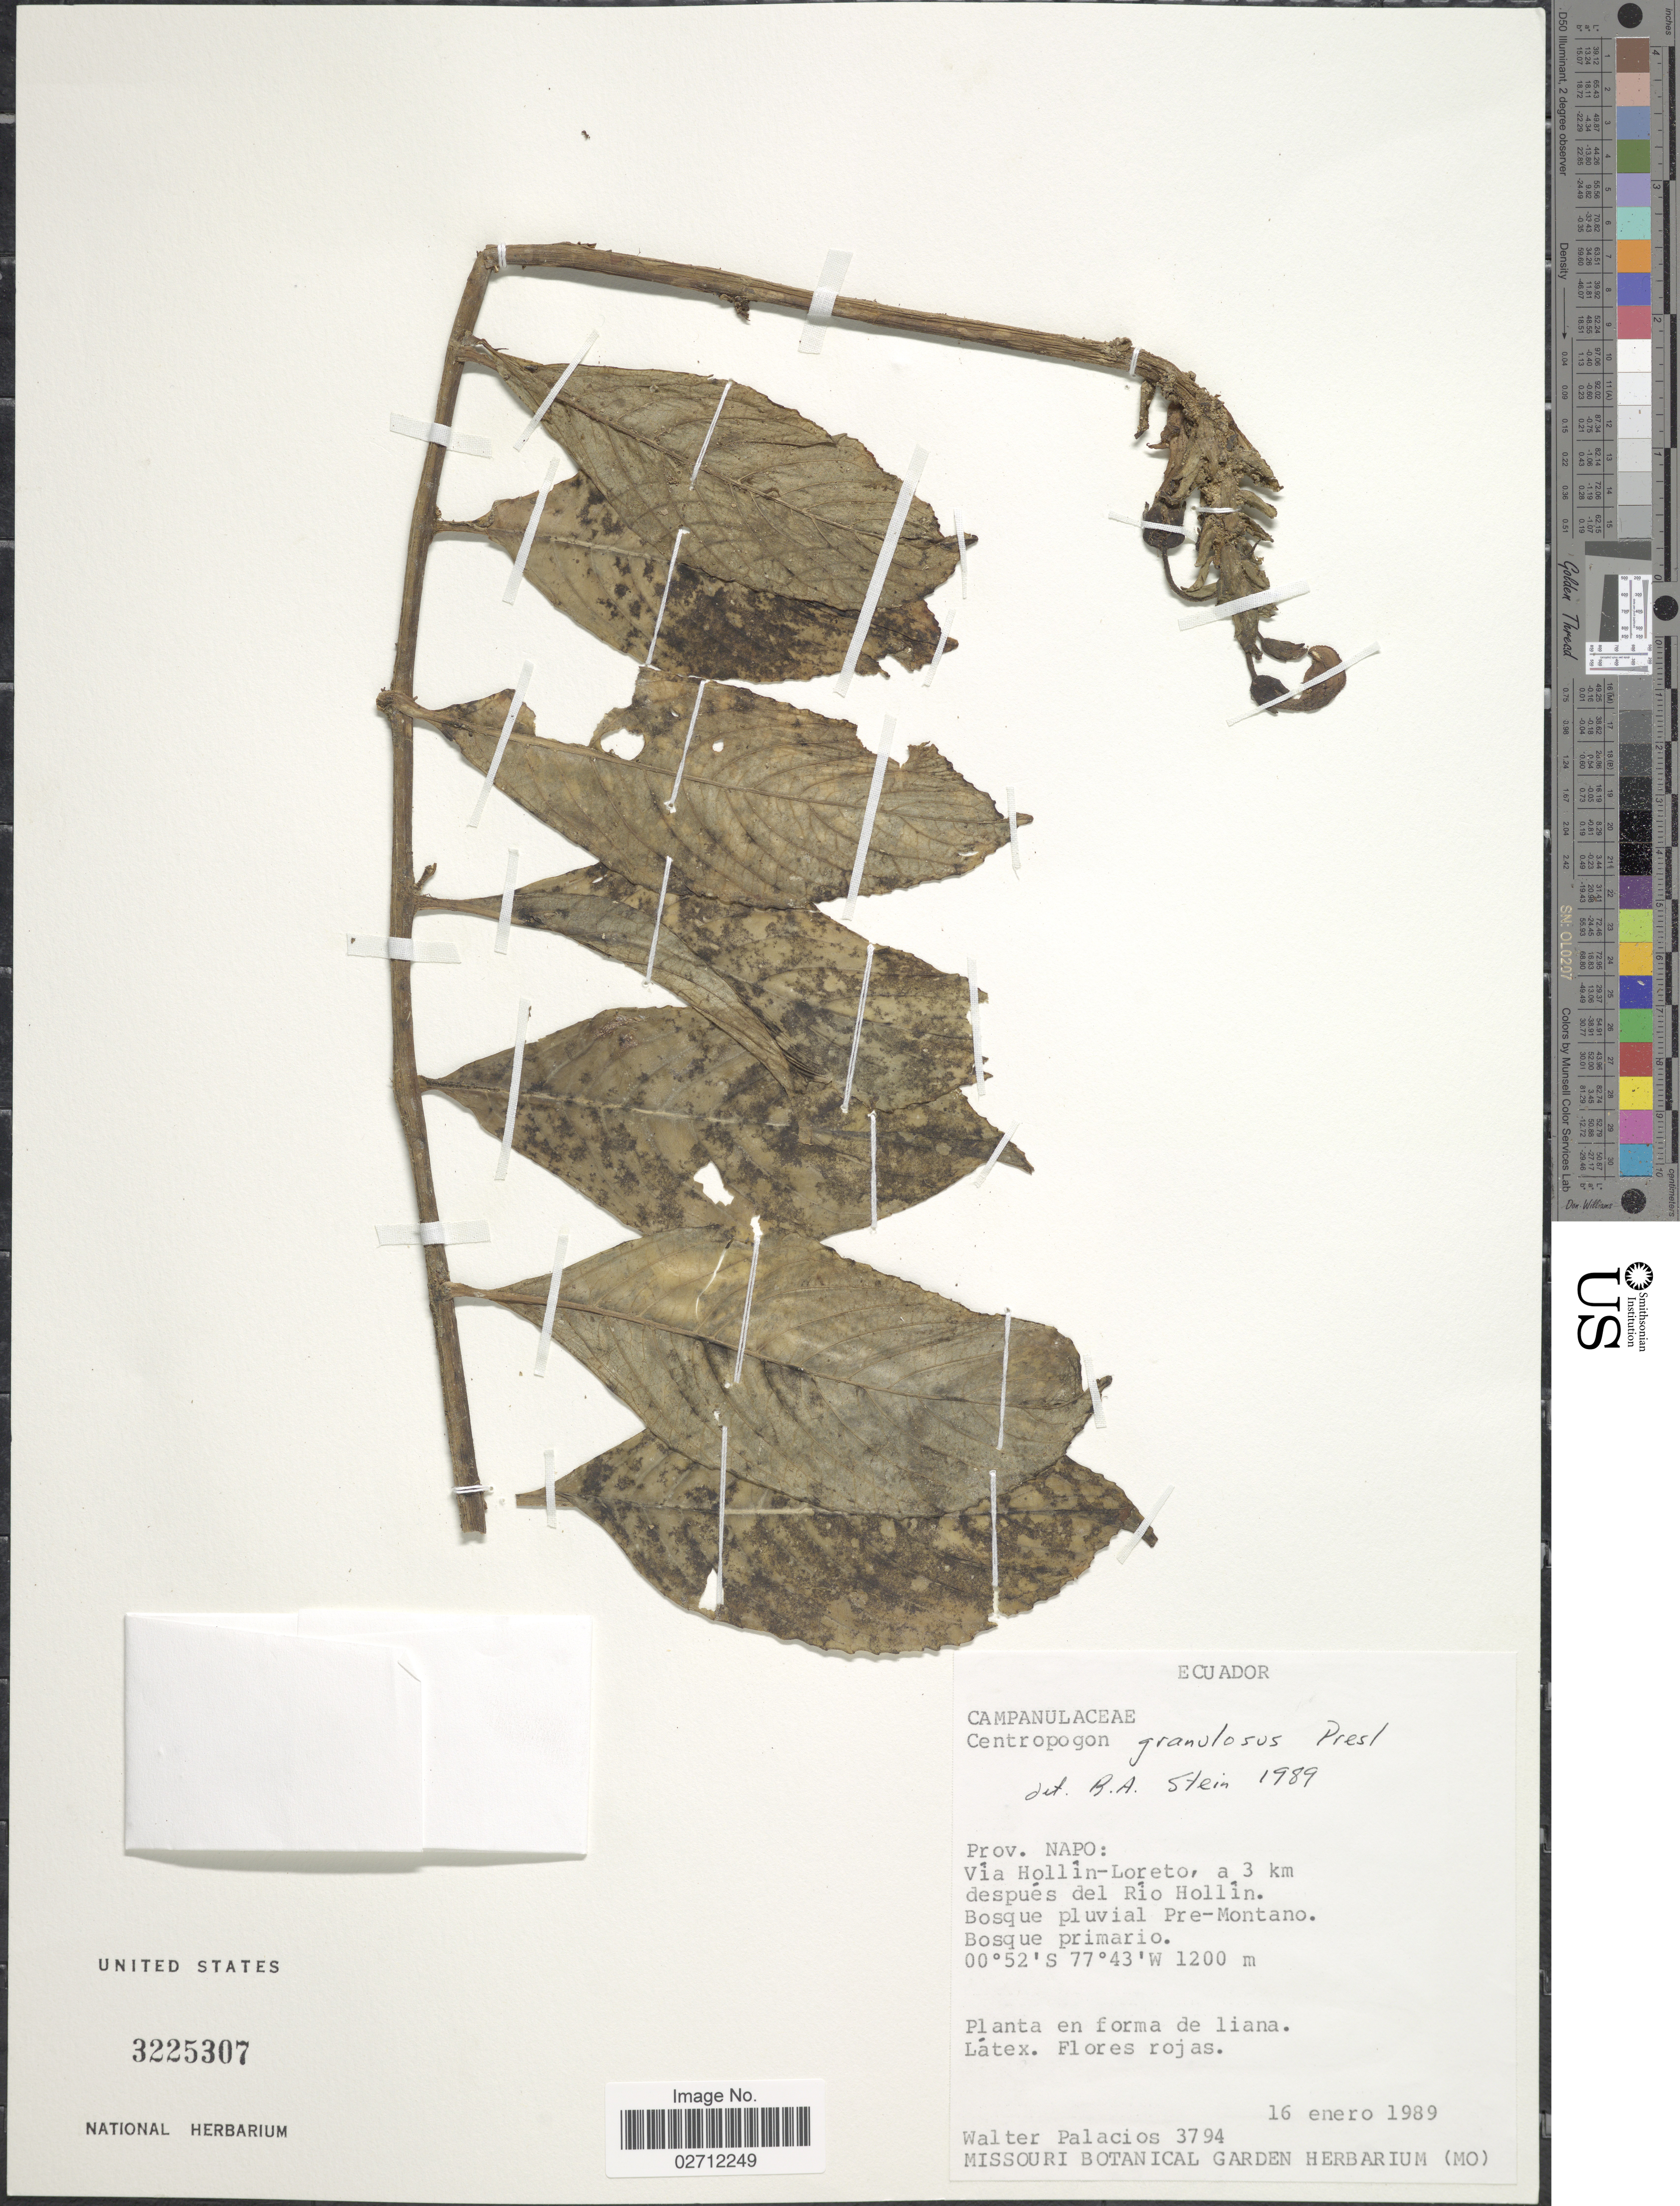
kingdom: Plantae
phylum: Tracheophyta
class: Magnoliopsida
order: Asterales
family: Campanulaceae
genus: Centropogon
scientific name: Centropogon granulosus subsp. granulosus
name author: C. Presl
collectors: W. Palacios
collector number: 3794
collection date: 1989-01-16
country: Ecuador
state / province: Napo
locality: Via Hollin-Loreto, a 3 km despues del Rio Hollin.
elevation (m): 1200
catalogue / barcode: US 3225307